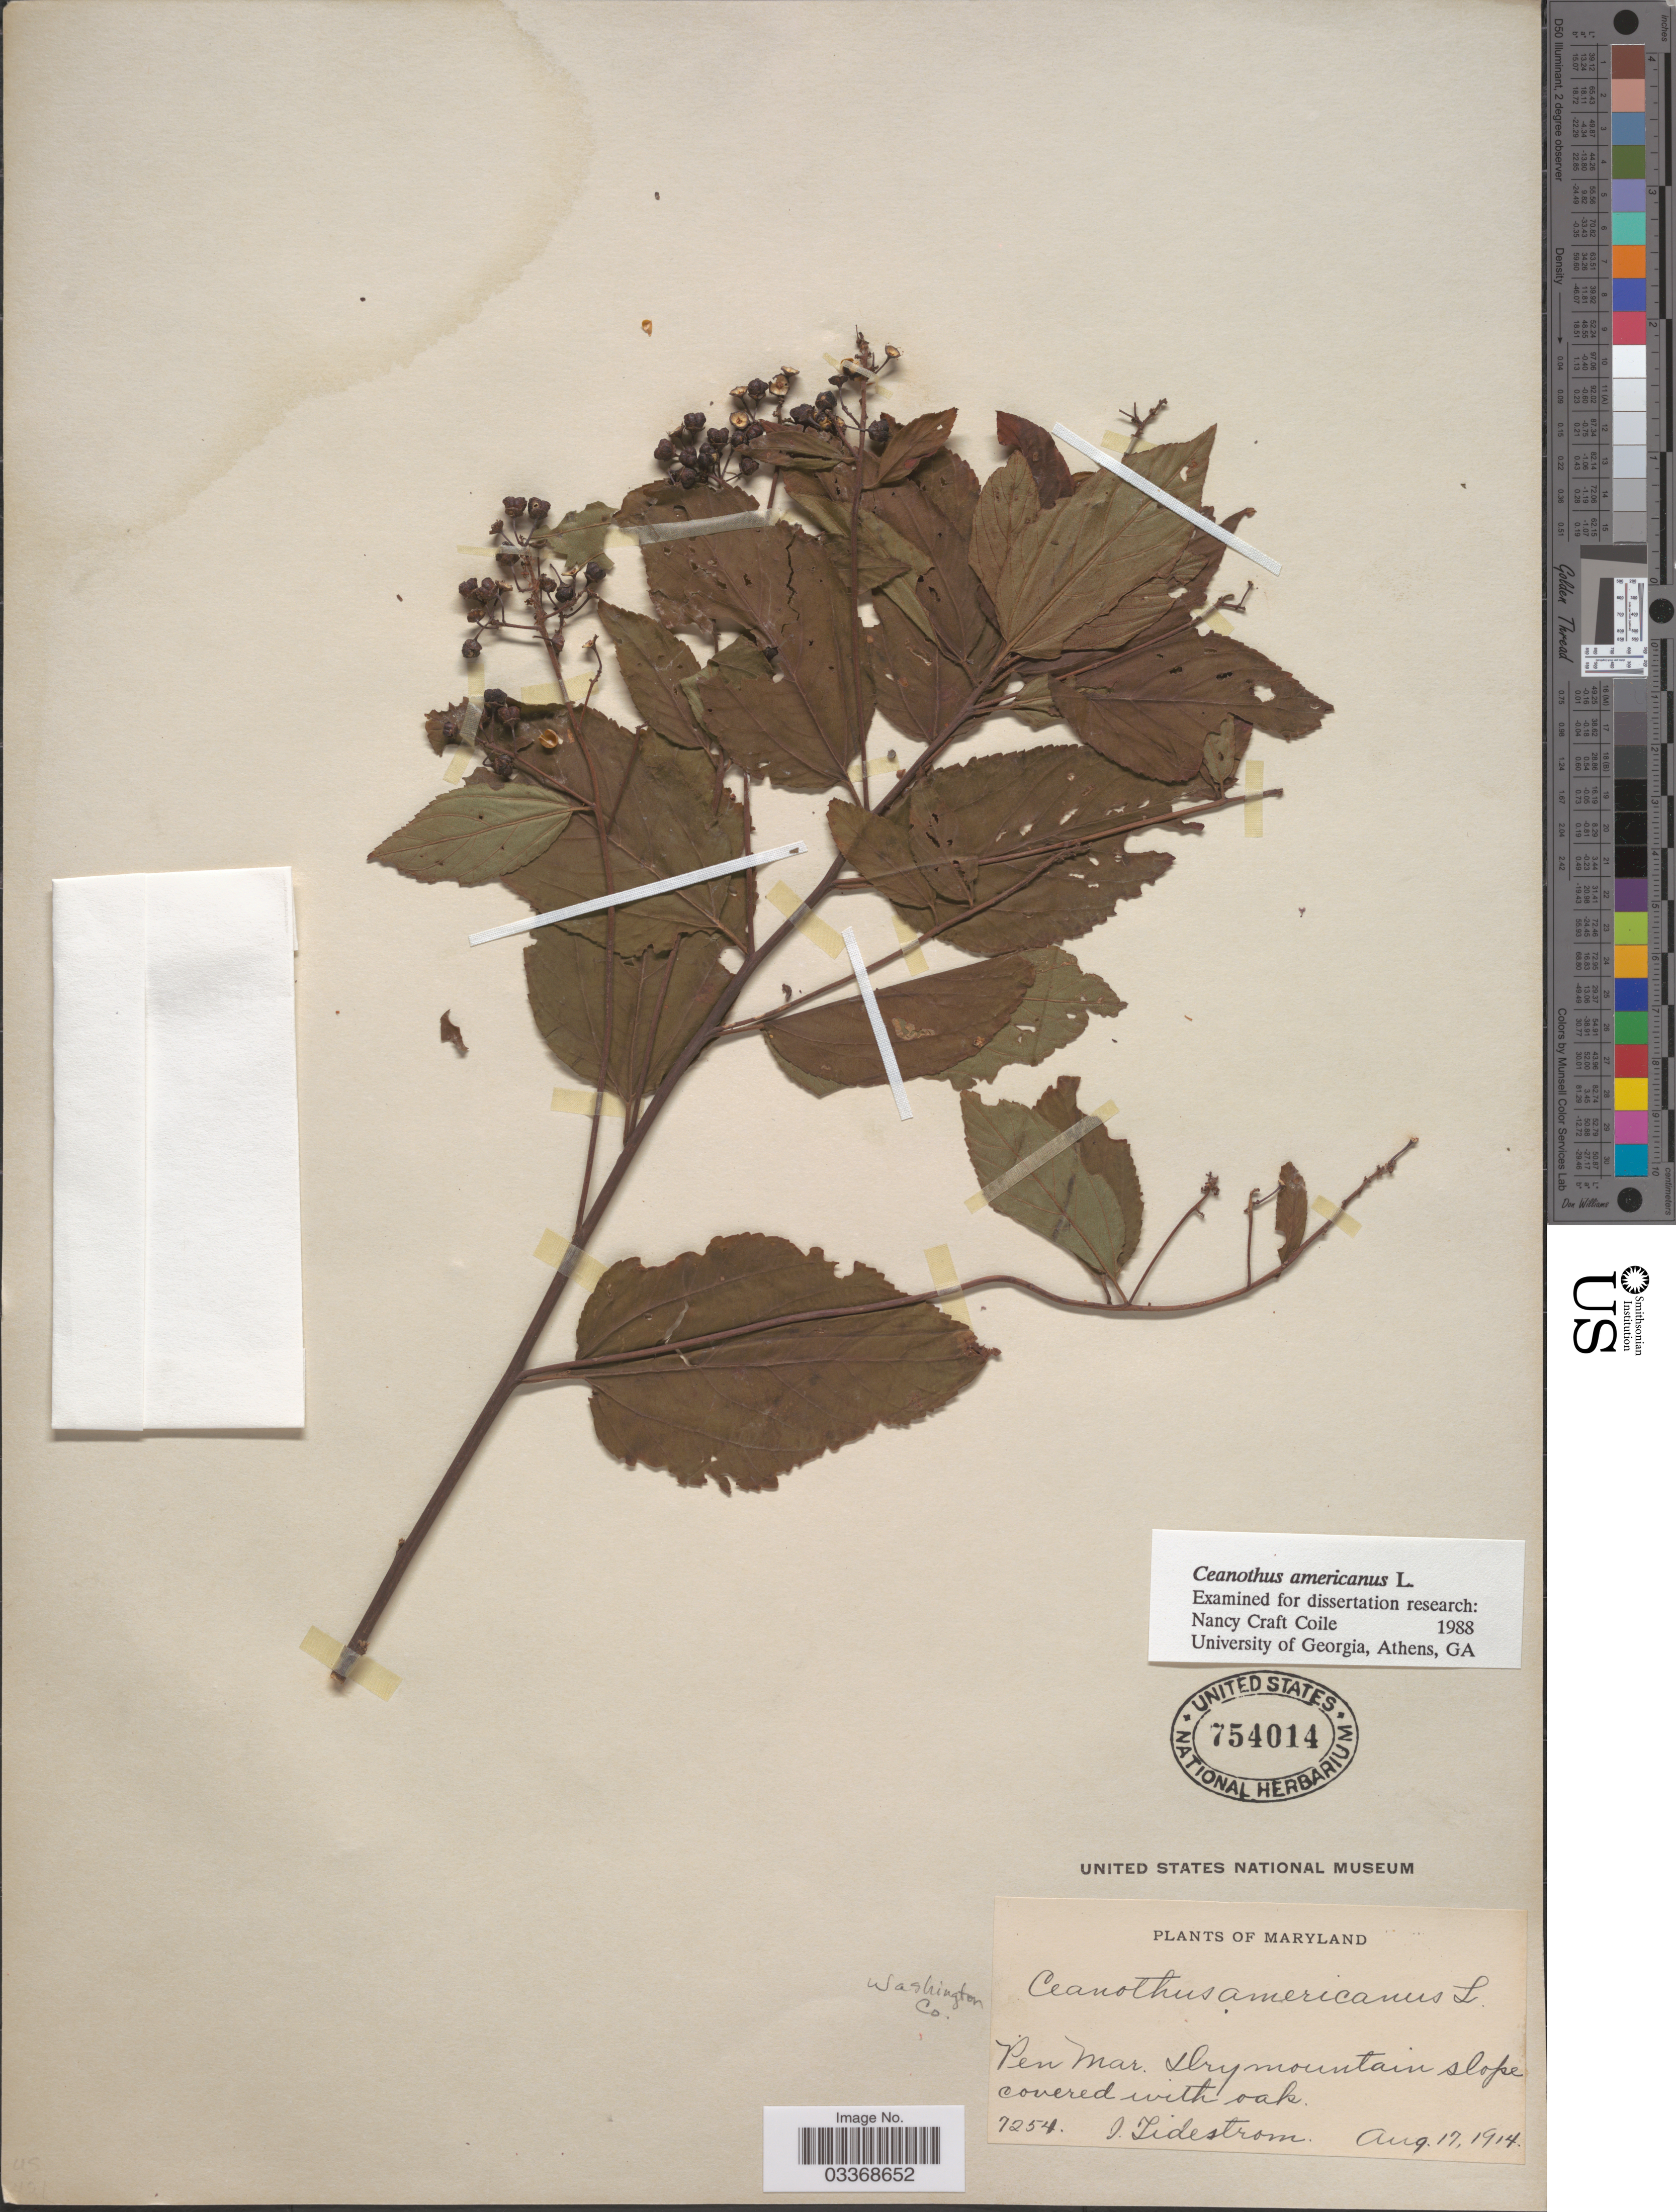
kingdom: Plantae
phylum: Tracheophyta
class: Magnoliopsida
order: Rosales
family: Rhamnaceae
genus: Ceanothus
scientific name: Ceanothus americanus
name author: L.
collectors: I. F. Tidestrom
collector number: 7254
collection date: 1914-08-17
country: United States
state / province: Maryland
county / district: Washington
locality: Pen Mar. Washington Co.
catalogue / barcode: US 754014